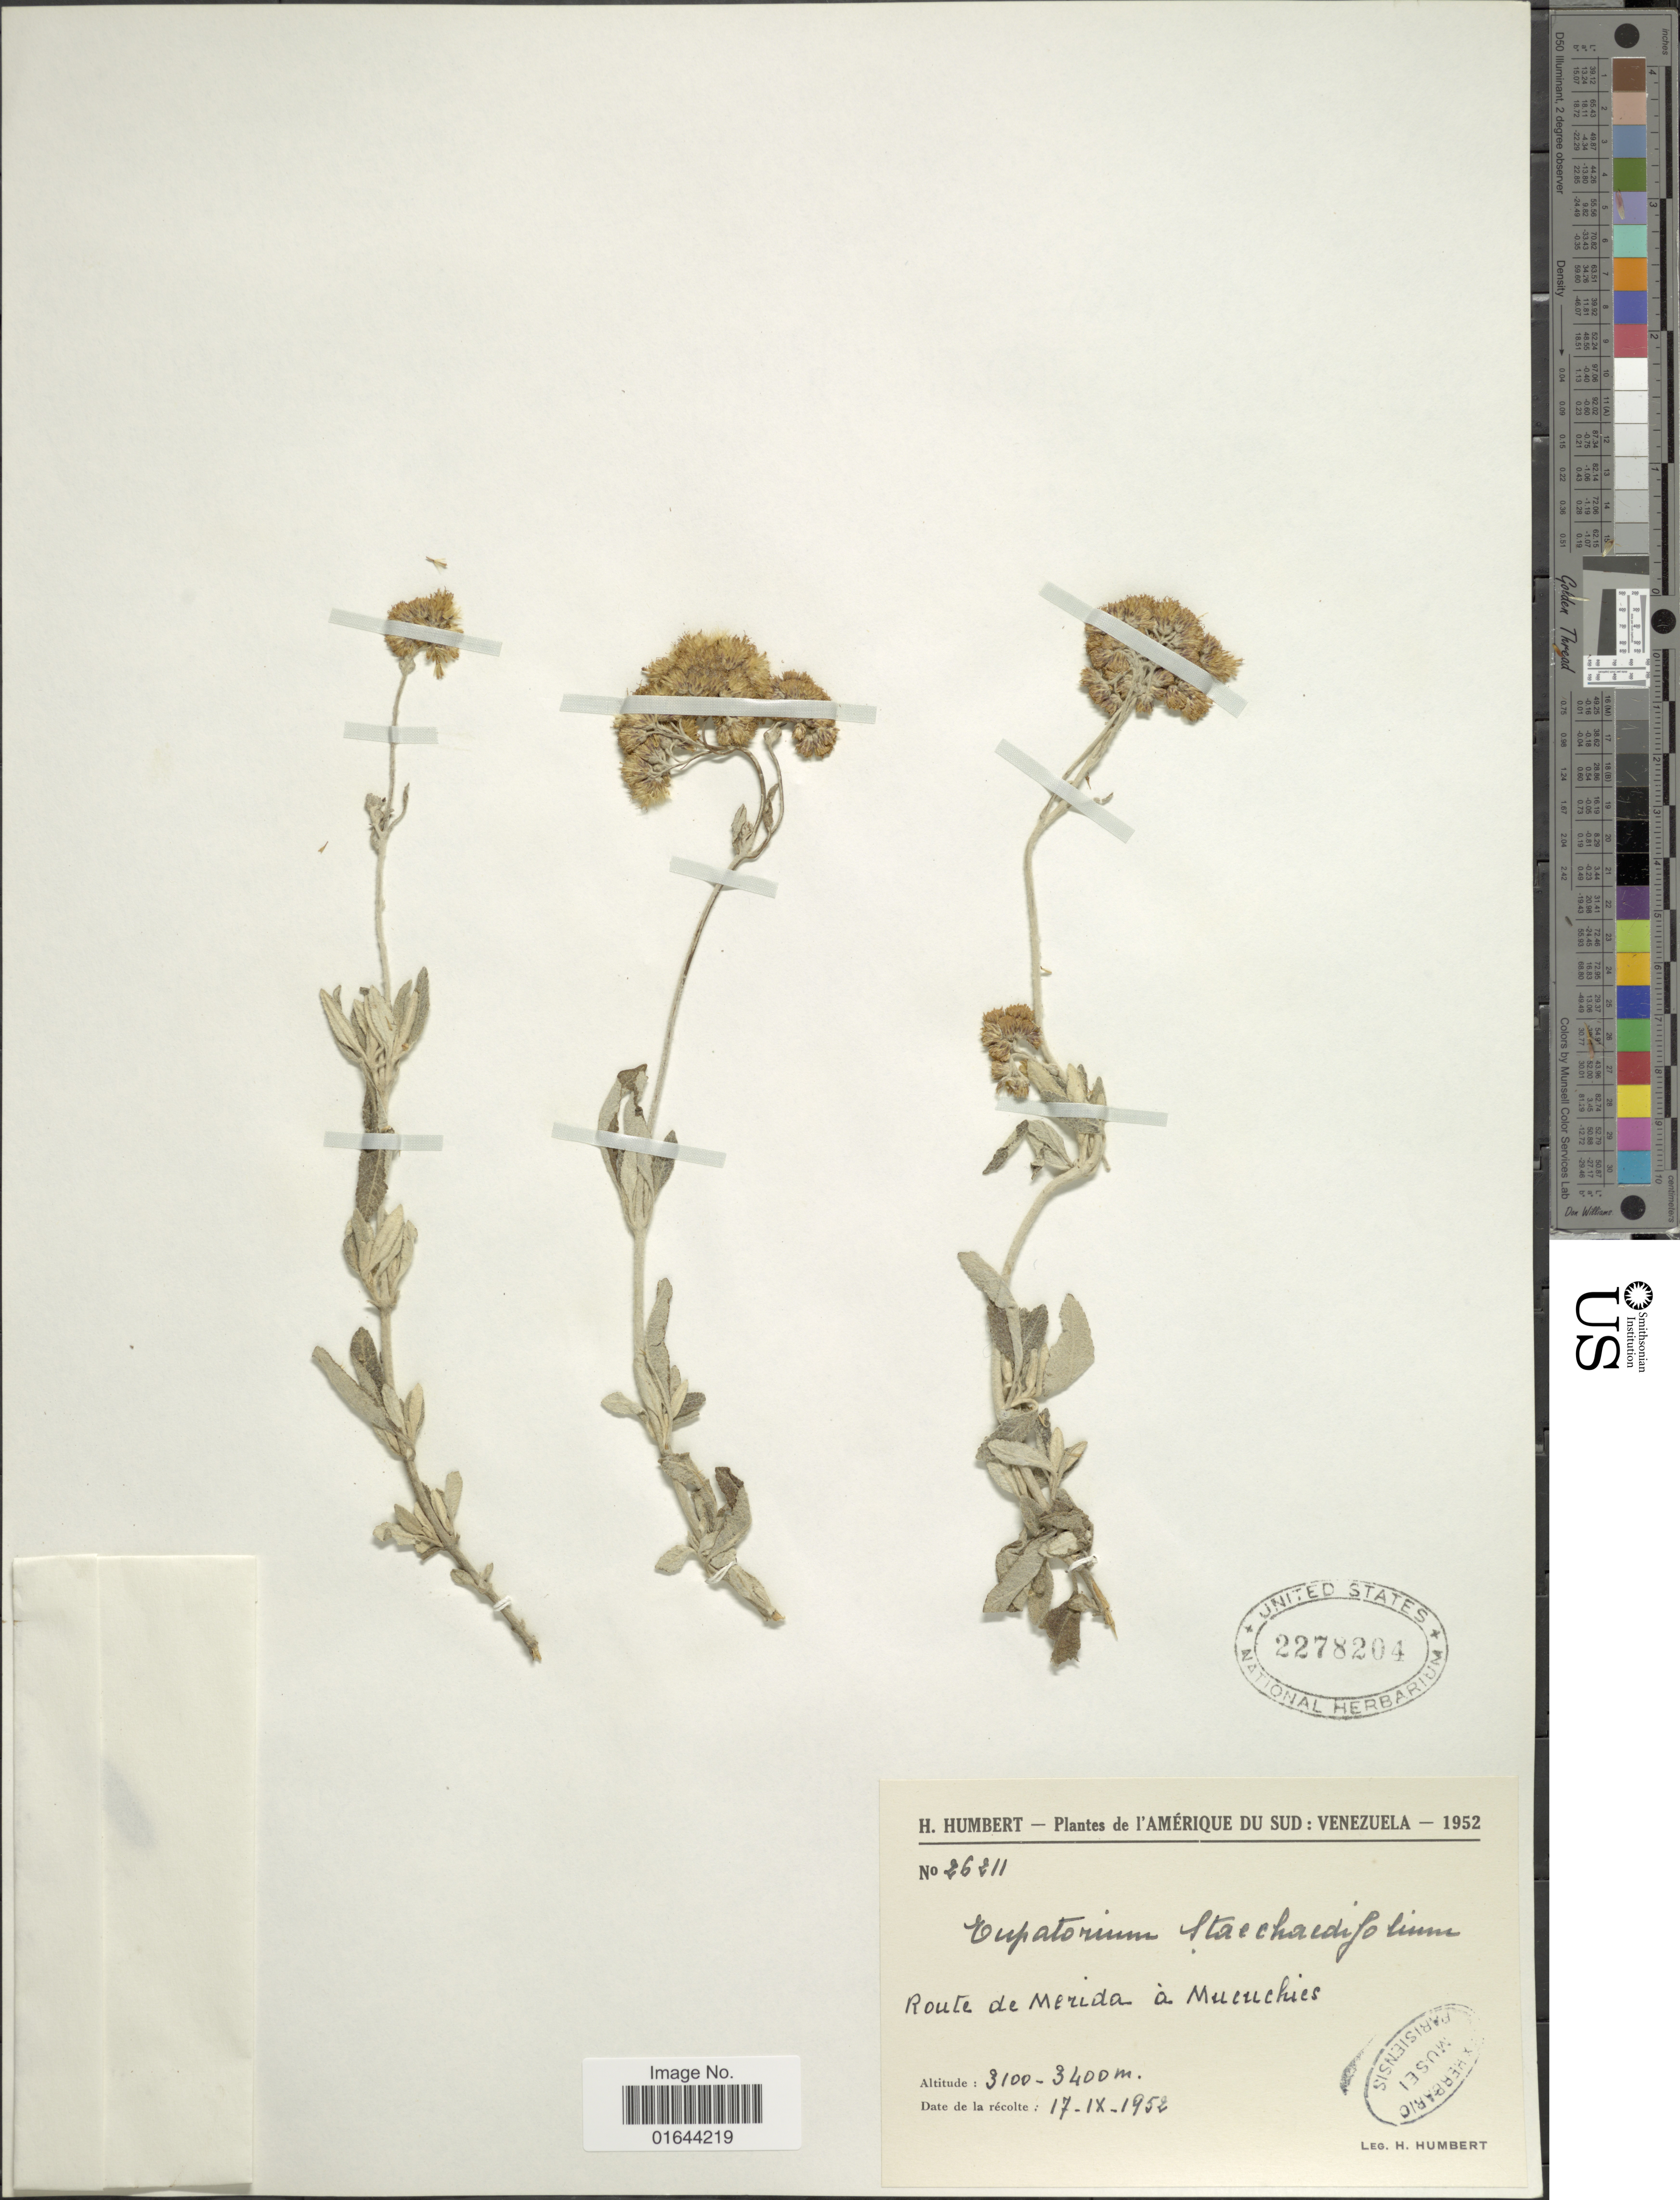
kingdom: Plantae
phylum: Tracheophyta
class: Magnoliopsida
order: Asterales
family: Asteraceae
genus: Lourteigia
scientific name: Lourteigia stoechadifolia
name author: (L. f.) R.M. King & H. Rob.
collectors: H. Humbert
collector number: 26211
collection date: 1952-09-17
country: Venezuela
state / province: Mérida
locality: Route de Merida a Mucuchies.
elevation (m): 3100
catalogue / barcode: US 2278204